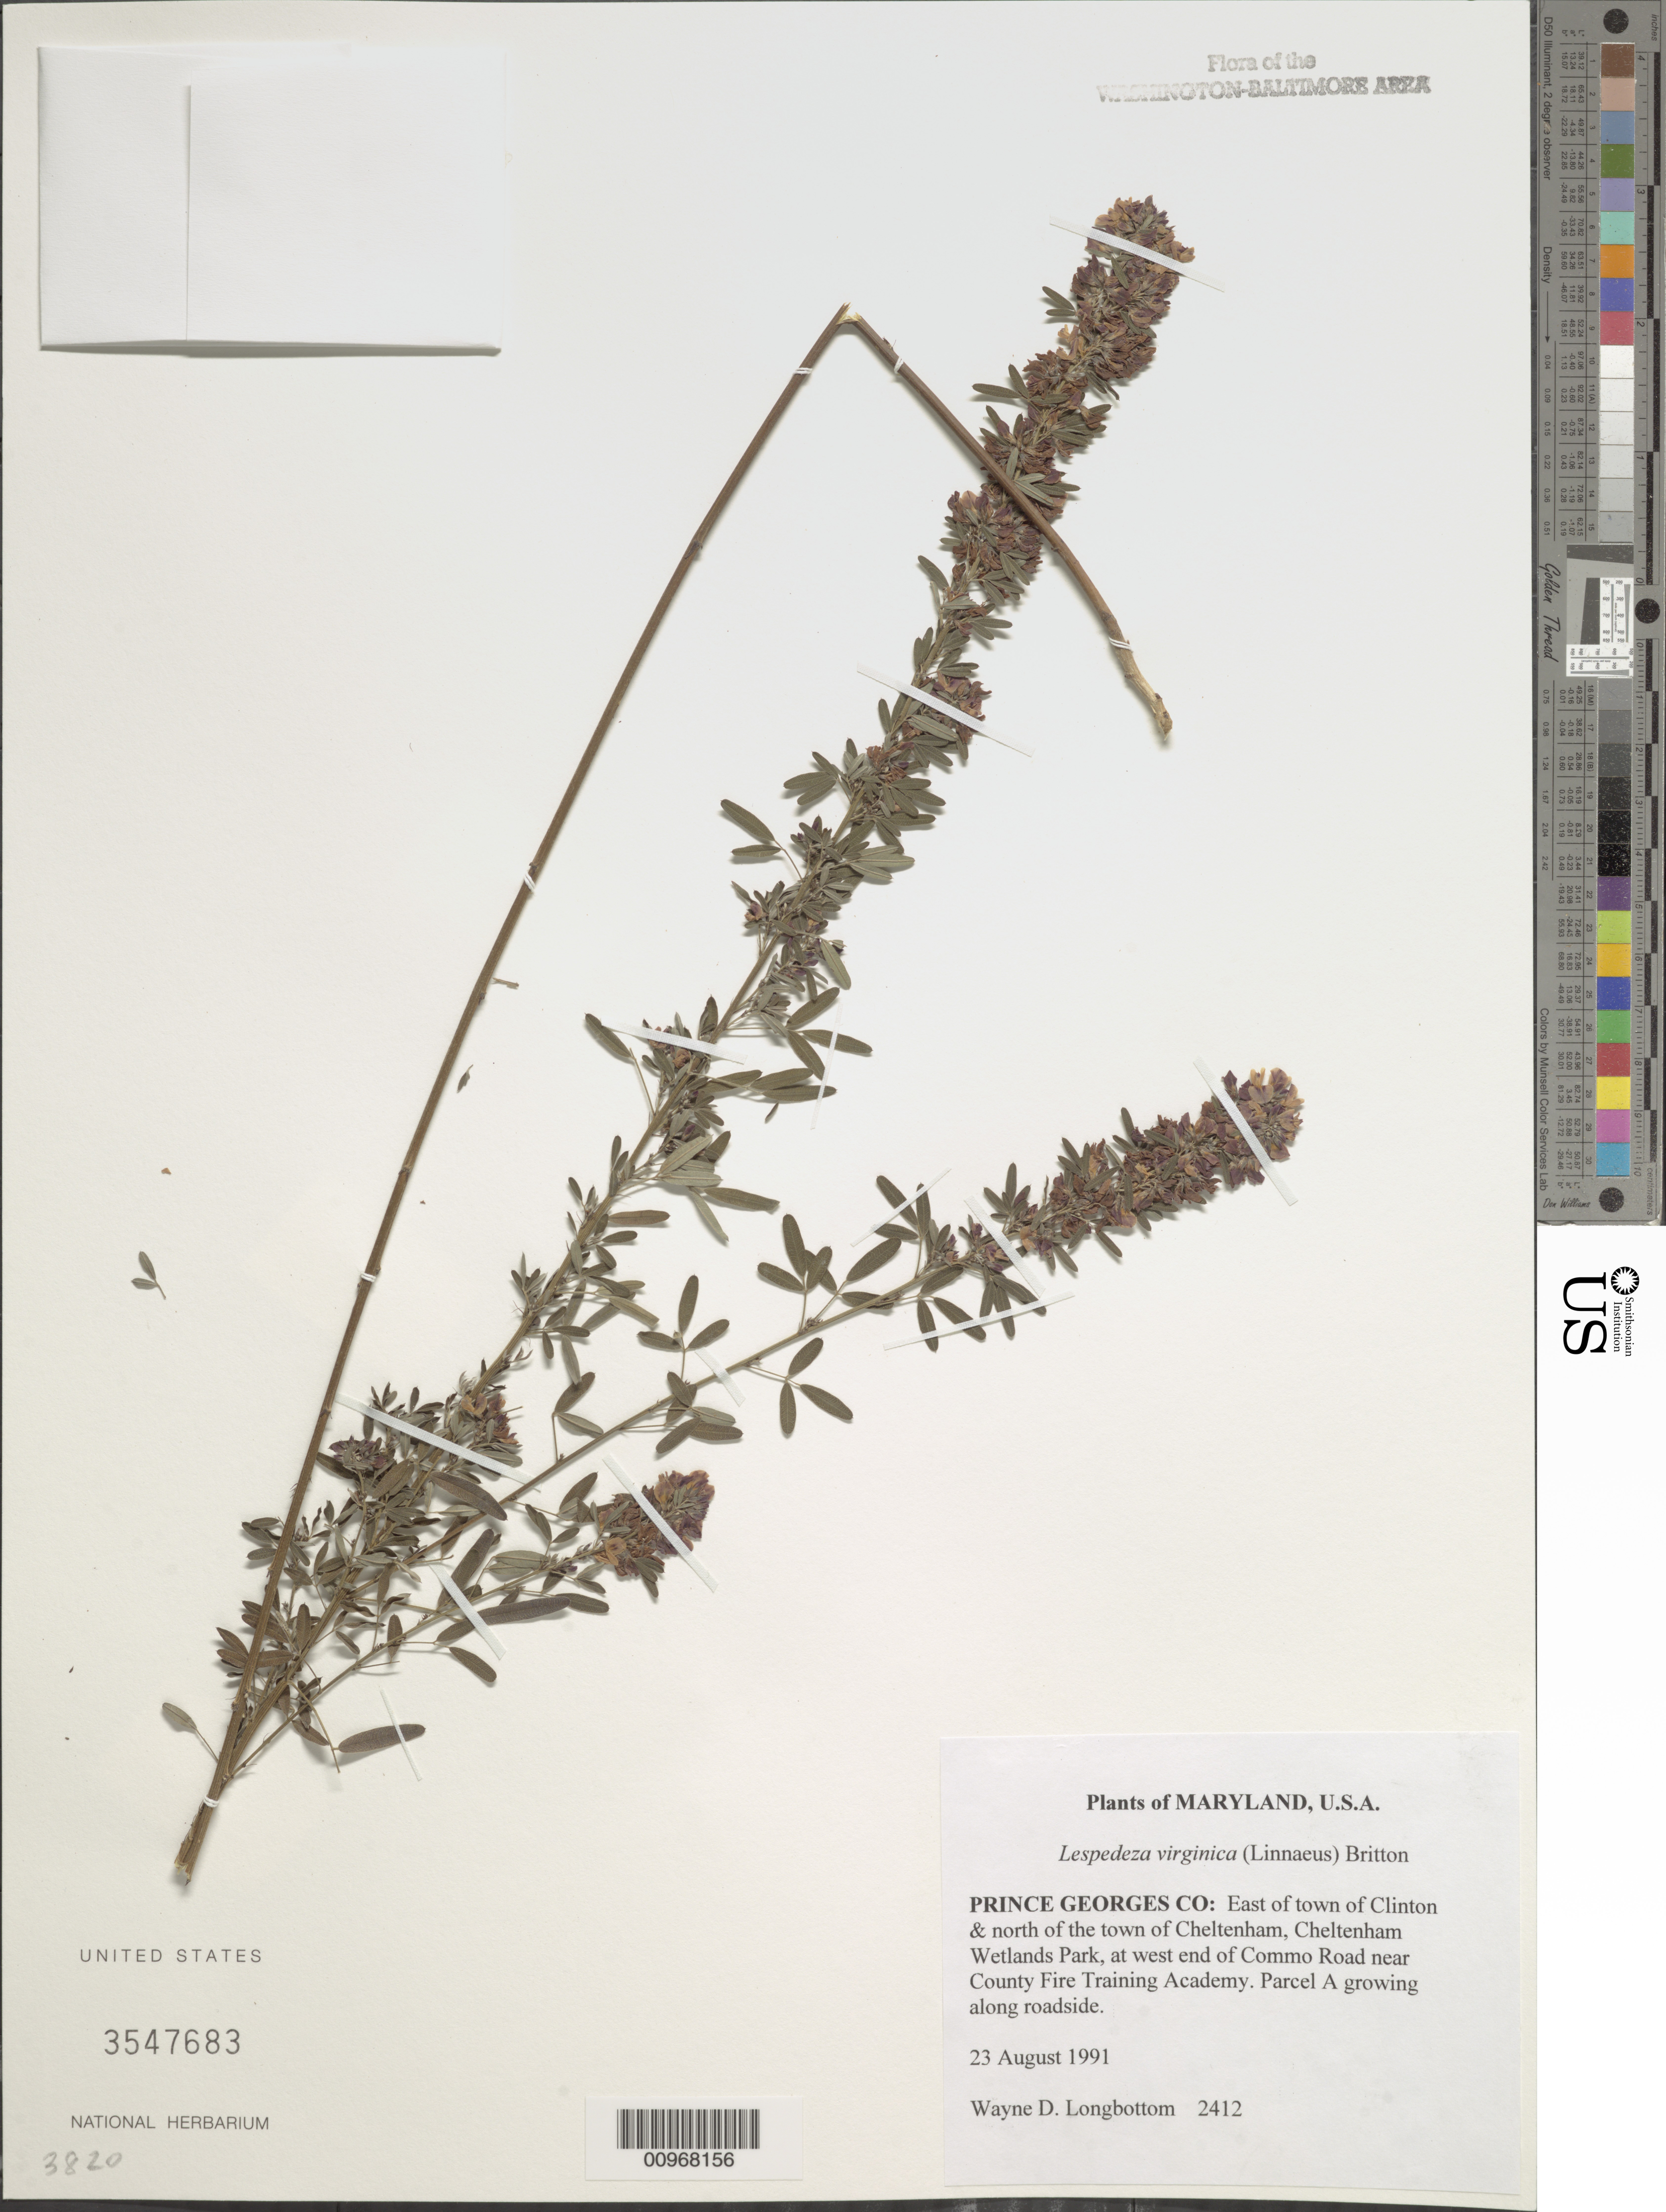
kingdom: Plantae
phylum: Tracheophyta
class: Magnoliopsida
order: Fabales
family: Fabaceae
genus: Lespedeza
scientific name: Lespedeza virginica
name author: (L.) Britton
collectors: W. D. Longbottom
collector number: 2412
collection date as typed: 23 Aug 1991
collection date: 1991-08-23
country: United States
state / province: Maryland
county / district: Prince George's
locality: East of town of Clinton and north of the town of Cheltenham, Cheltenham Wetlands Park, at west end of Commo Road near County Fire Training Academy.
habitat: growing along roadside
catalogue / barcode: US 3547683